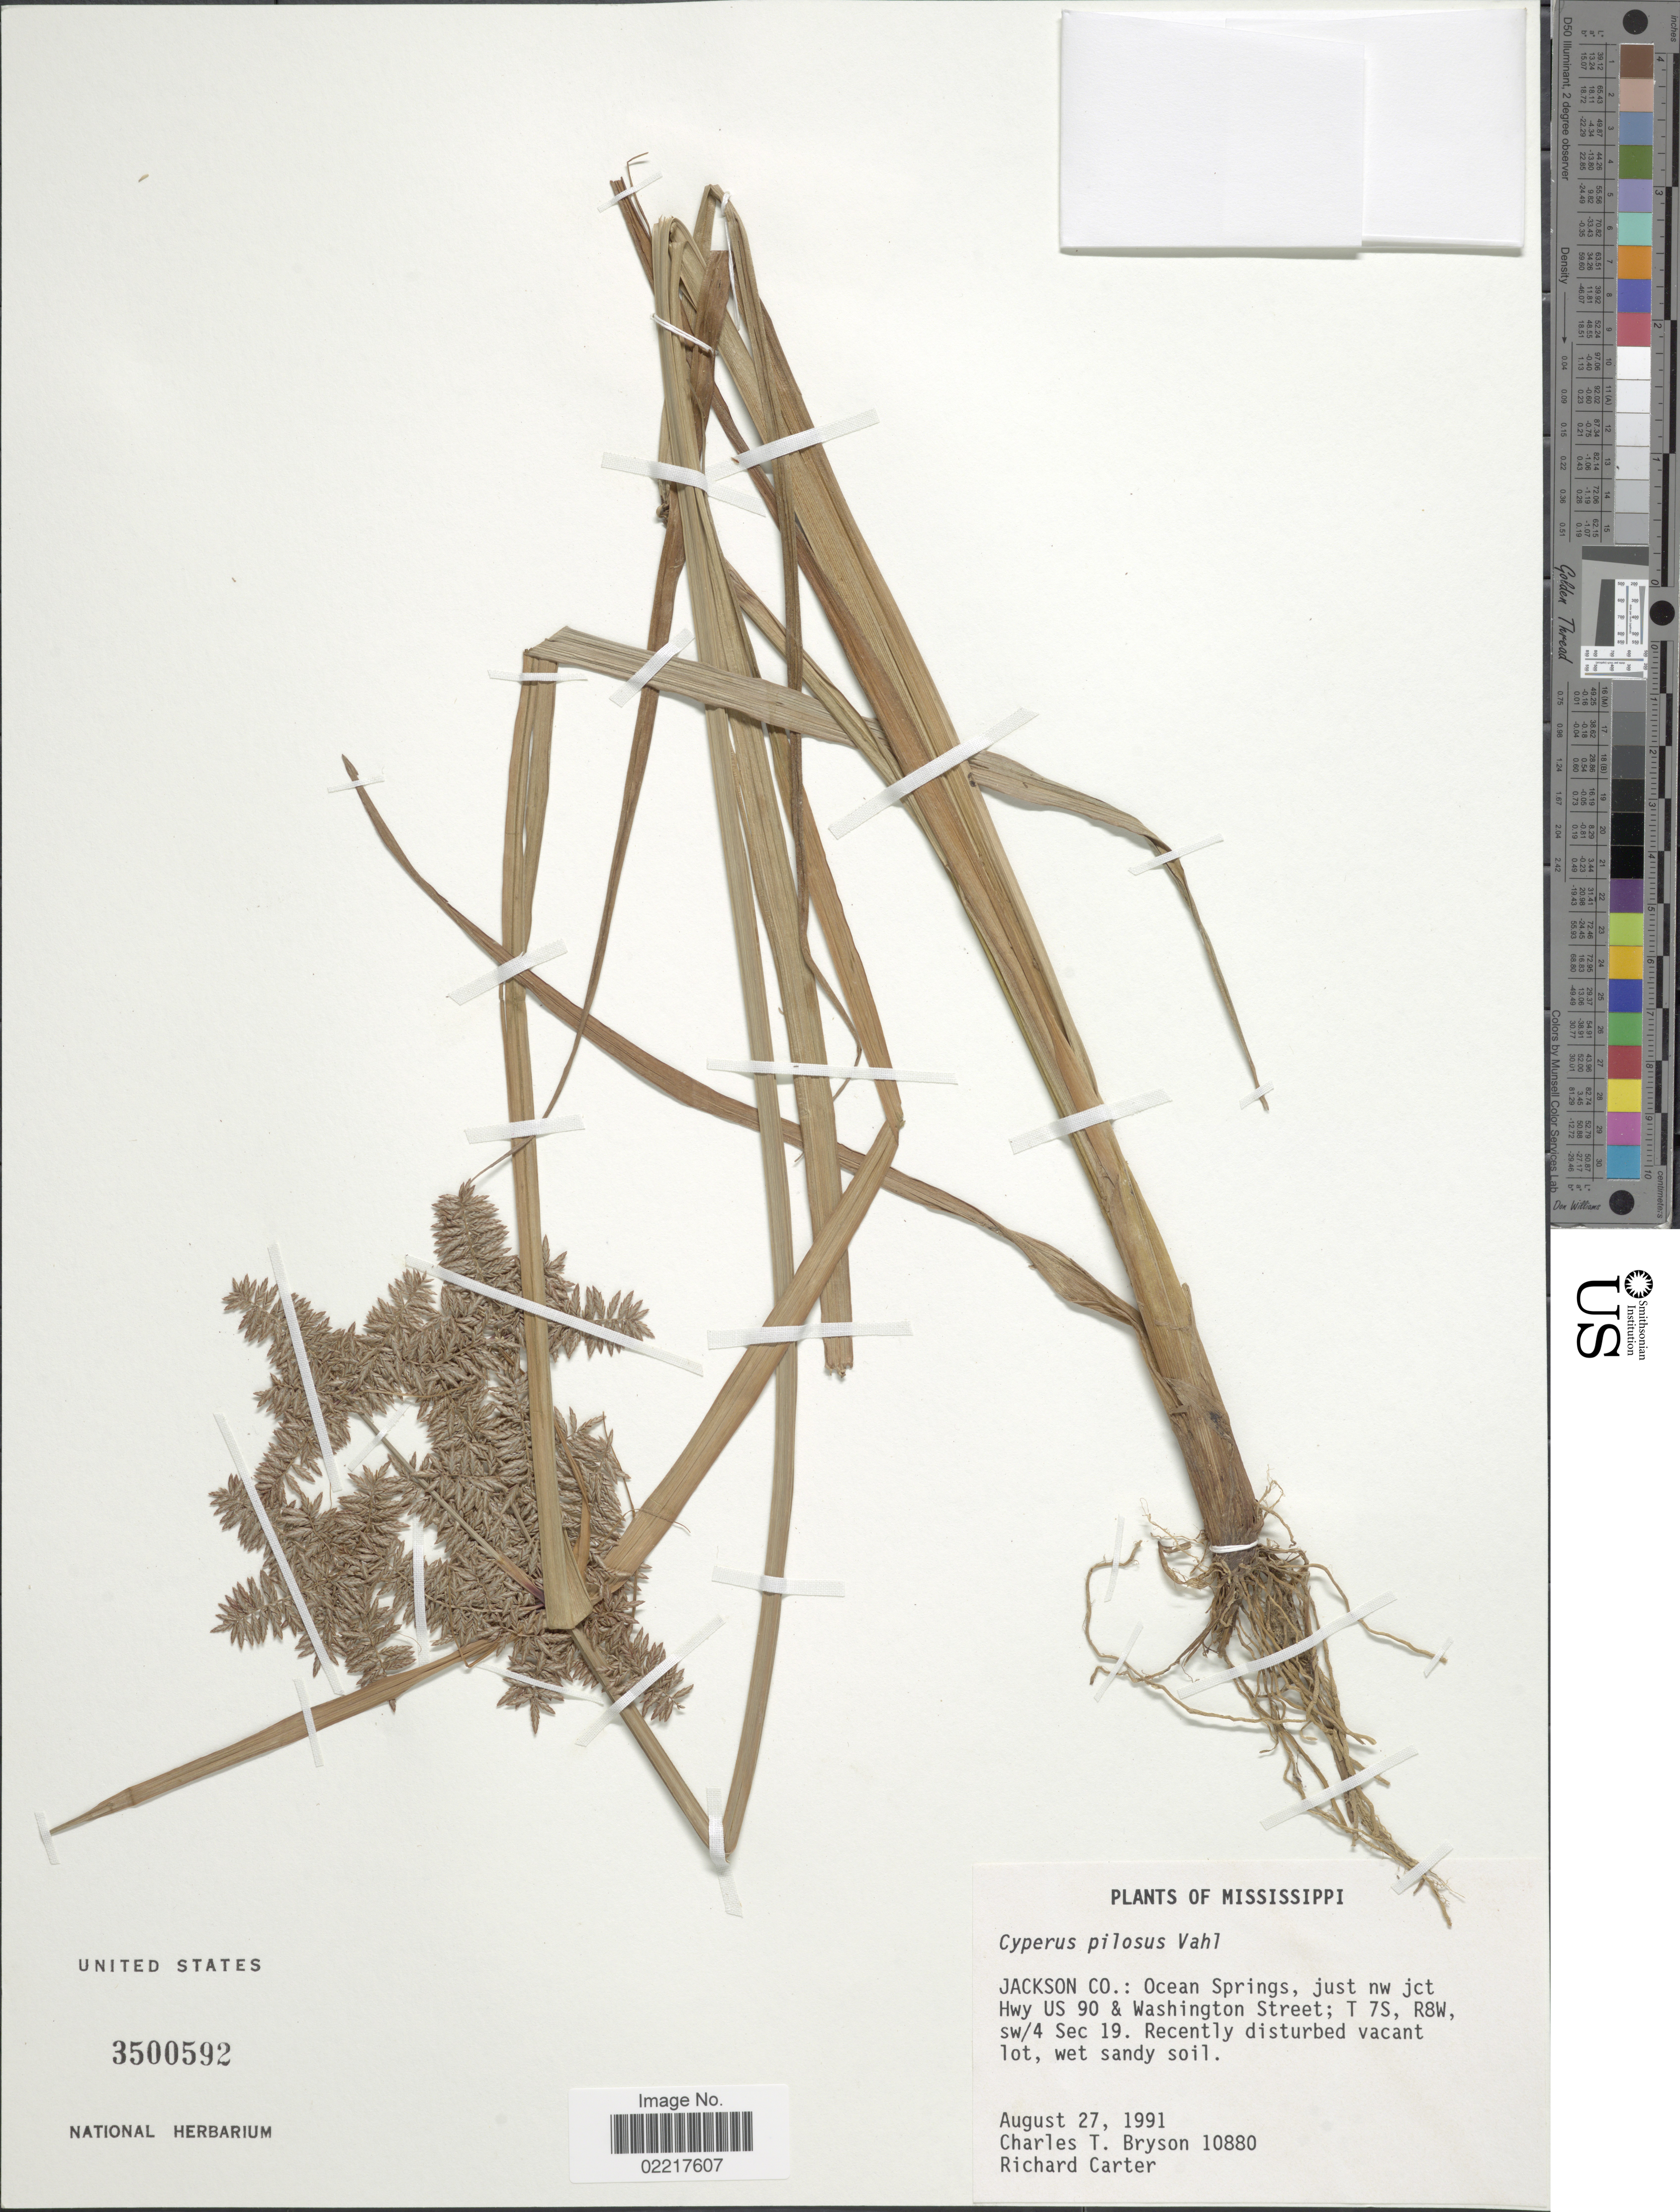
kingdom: Plantae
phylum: Tracheophyta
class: Liliopsida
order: Poales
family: Cyperaceae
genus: Cyperus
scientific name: Cyperus pilosus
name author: Vahl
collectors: C. Bryson & R. Carter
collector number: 10880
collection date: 1991-08-27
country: United States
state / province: Mississippi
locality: Jackson Co: Ocean Springs, just nw jct Hwy US 90 & Washington Street; T 7S, R8W, sw/4 Sec 19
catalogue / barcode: US 3500592